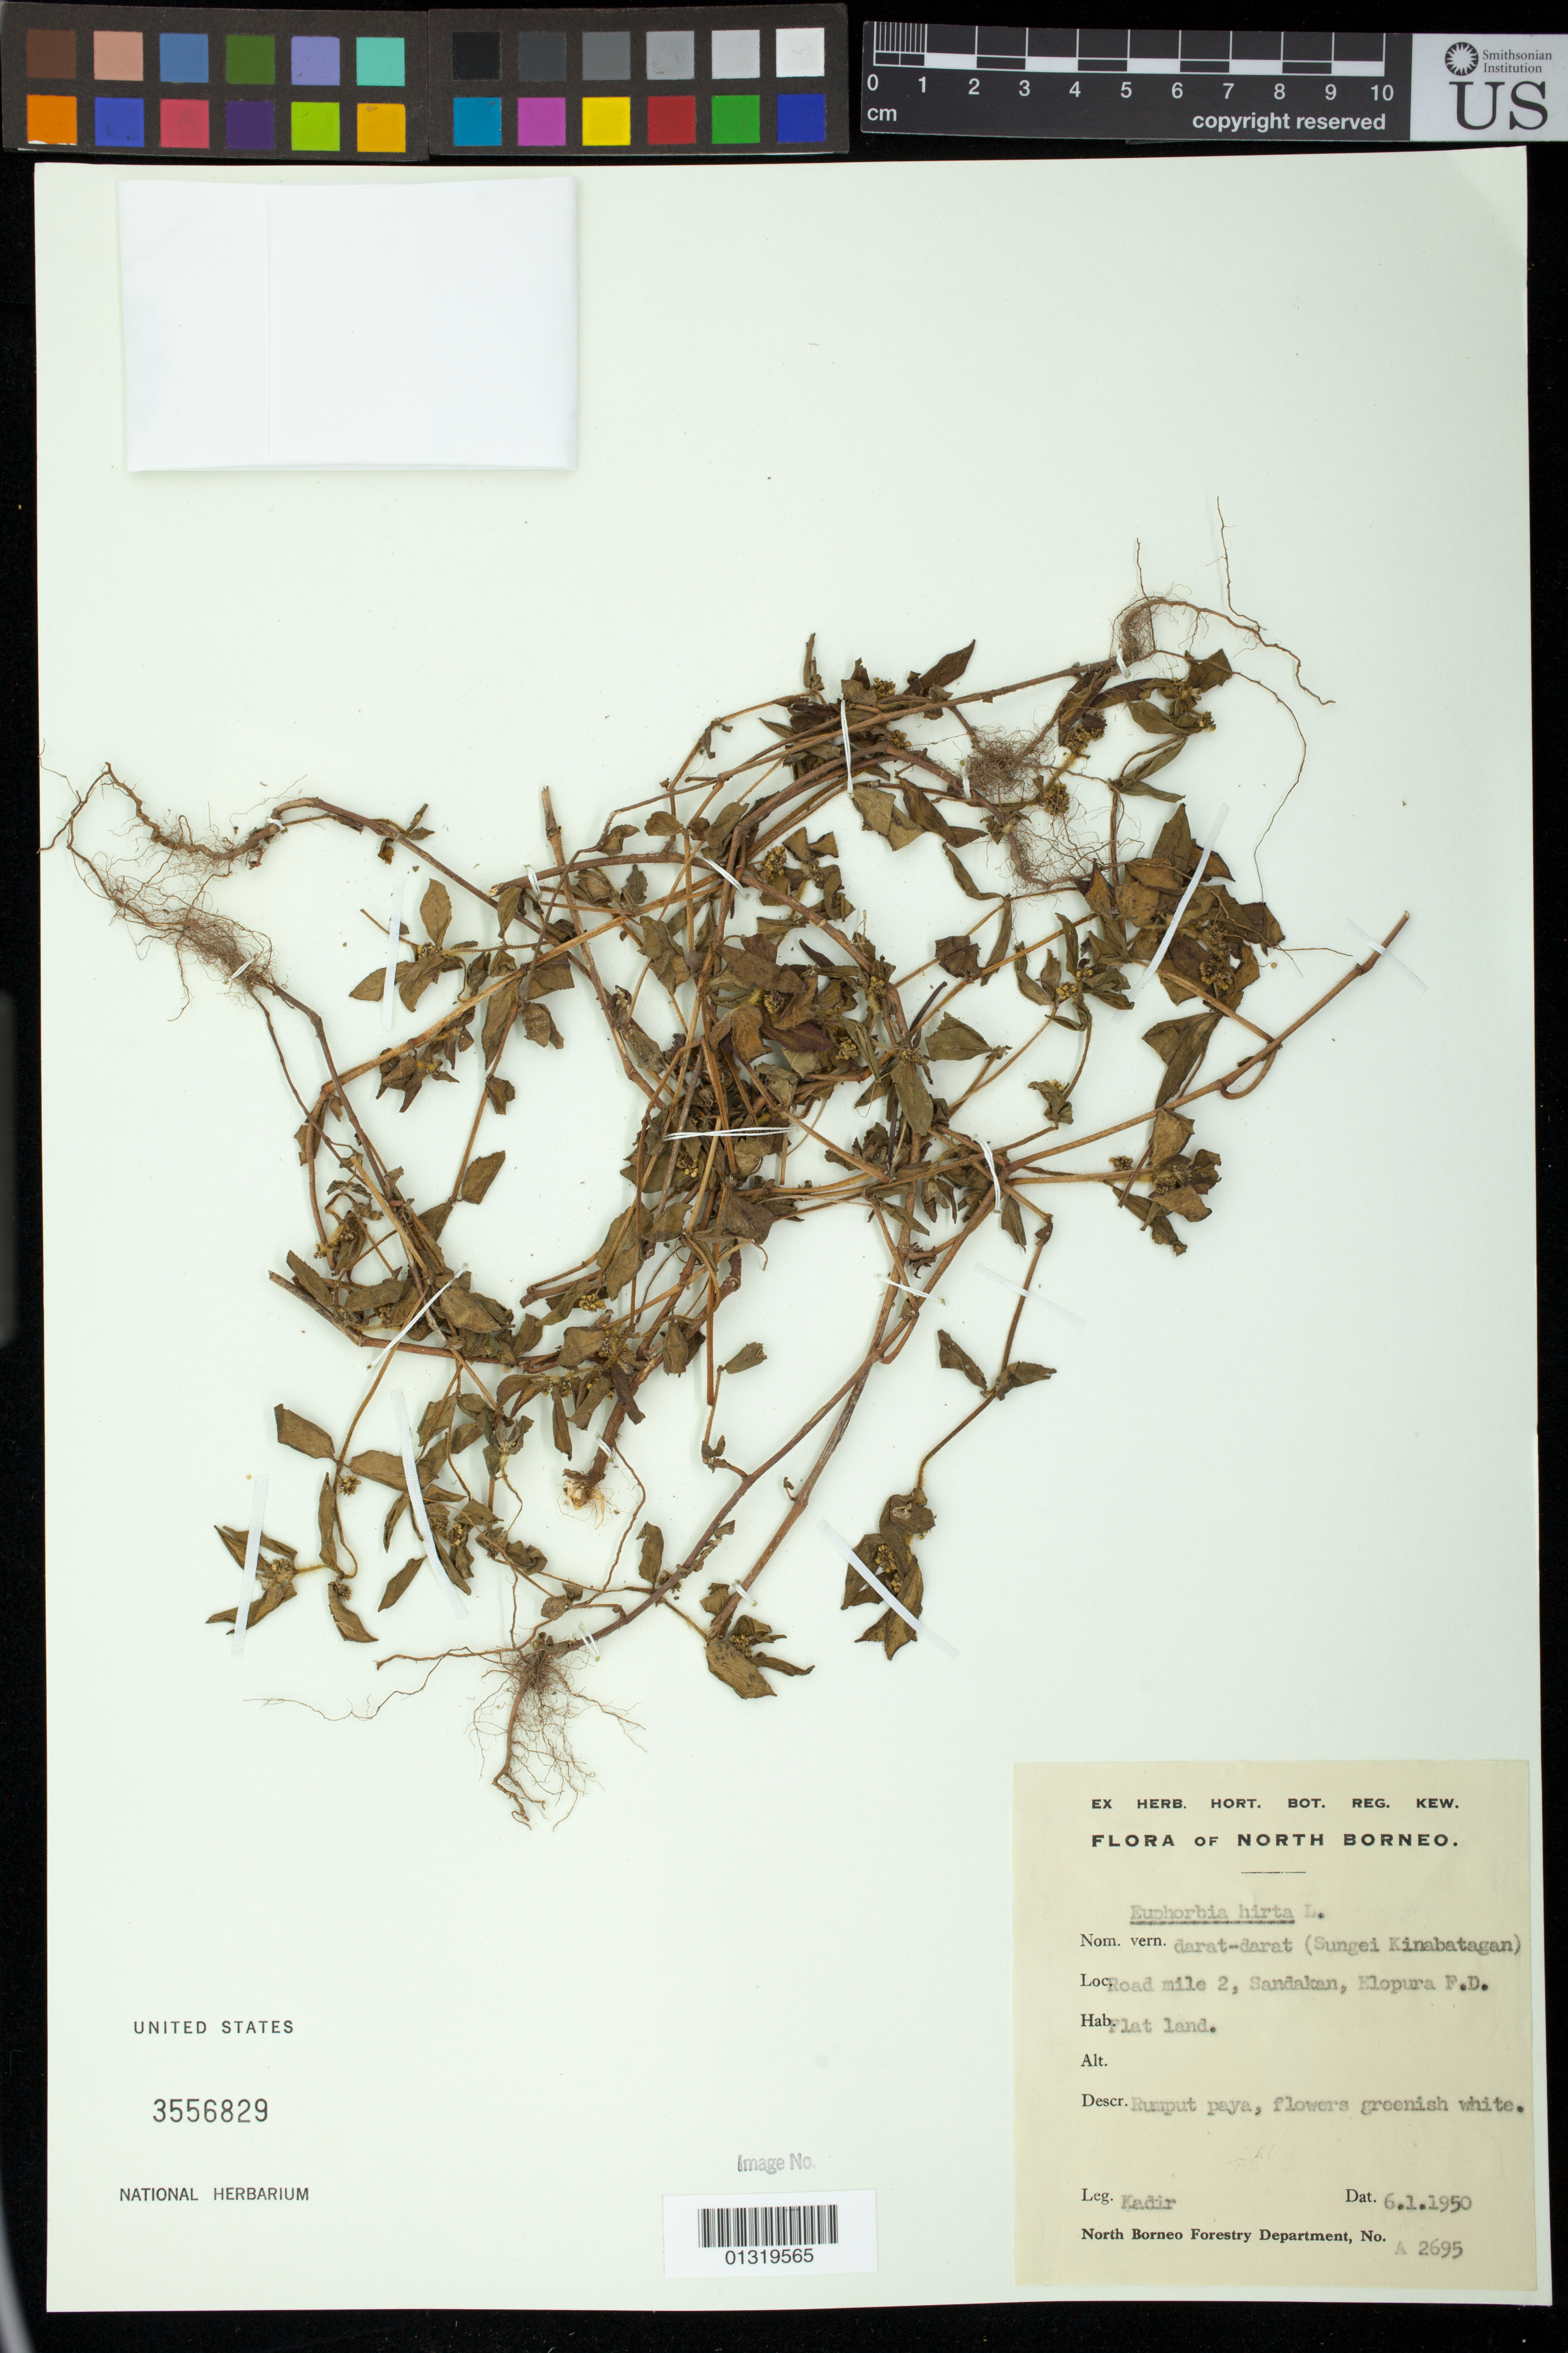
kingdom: Plantae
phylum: Tracheophyta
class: Magnoliopsida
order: Malpighiales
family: Euphorbiaceae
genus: Euphorbia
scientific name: Euphorbia hirta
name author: L.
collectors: Kadir Bin Abdul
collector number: A 2695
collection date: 1950-01-06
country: Malaysia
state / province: Sabah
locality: Road mile 2, Sandakan, Klopura F.D.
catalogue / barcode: US 3556829